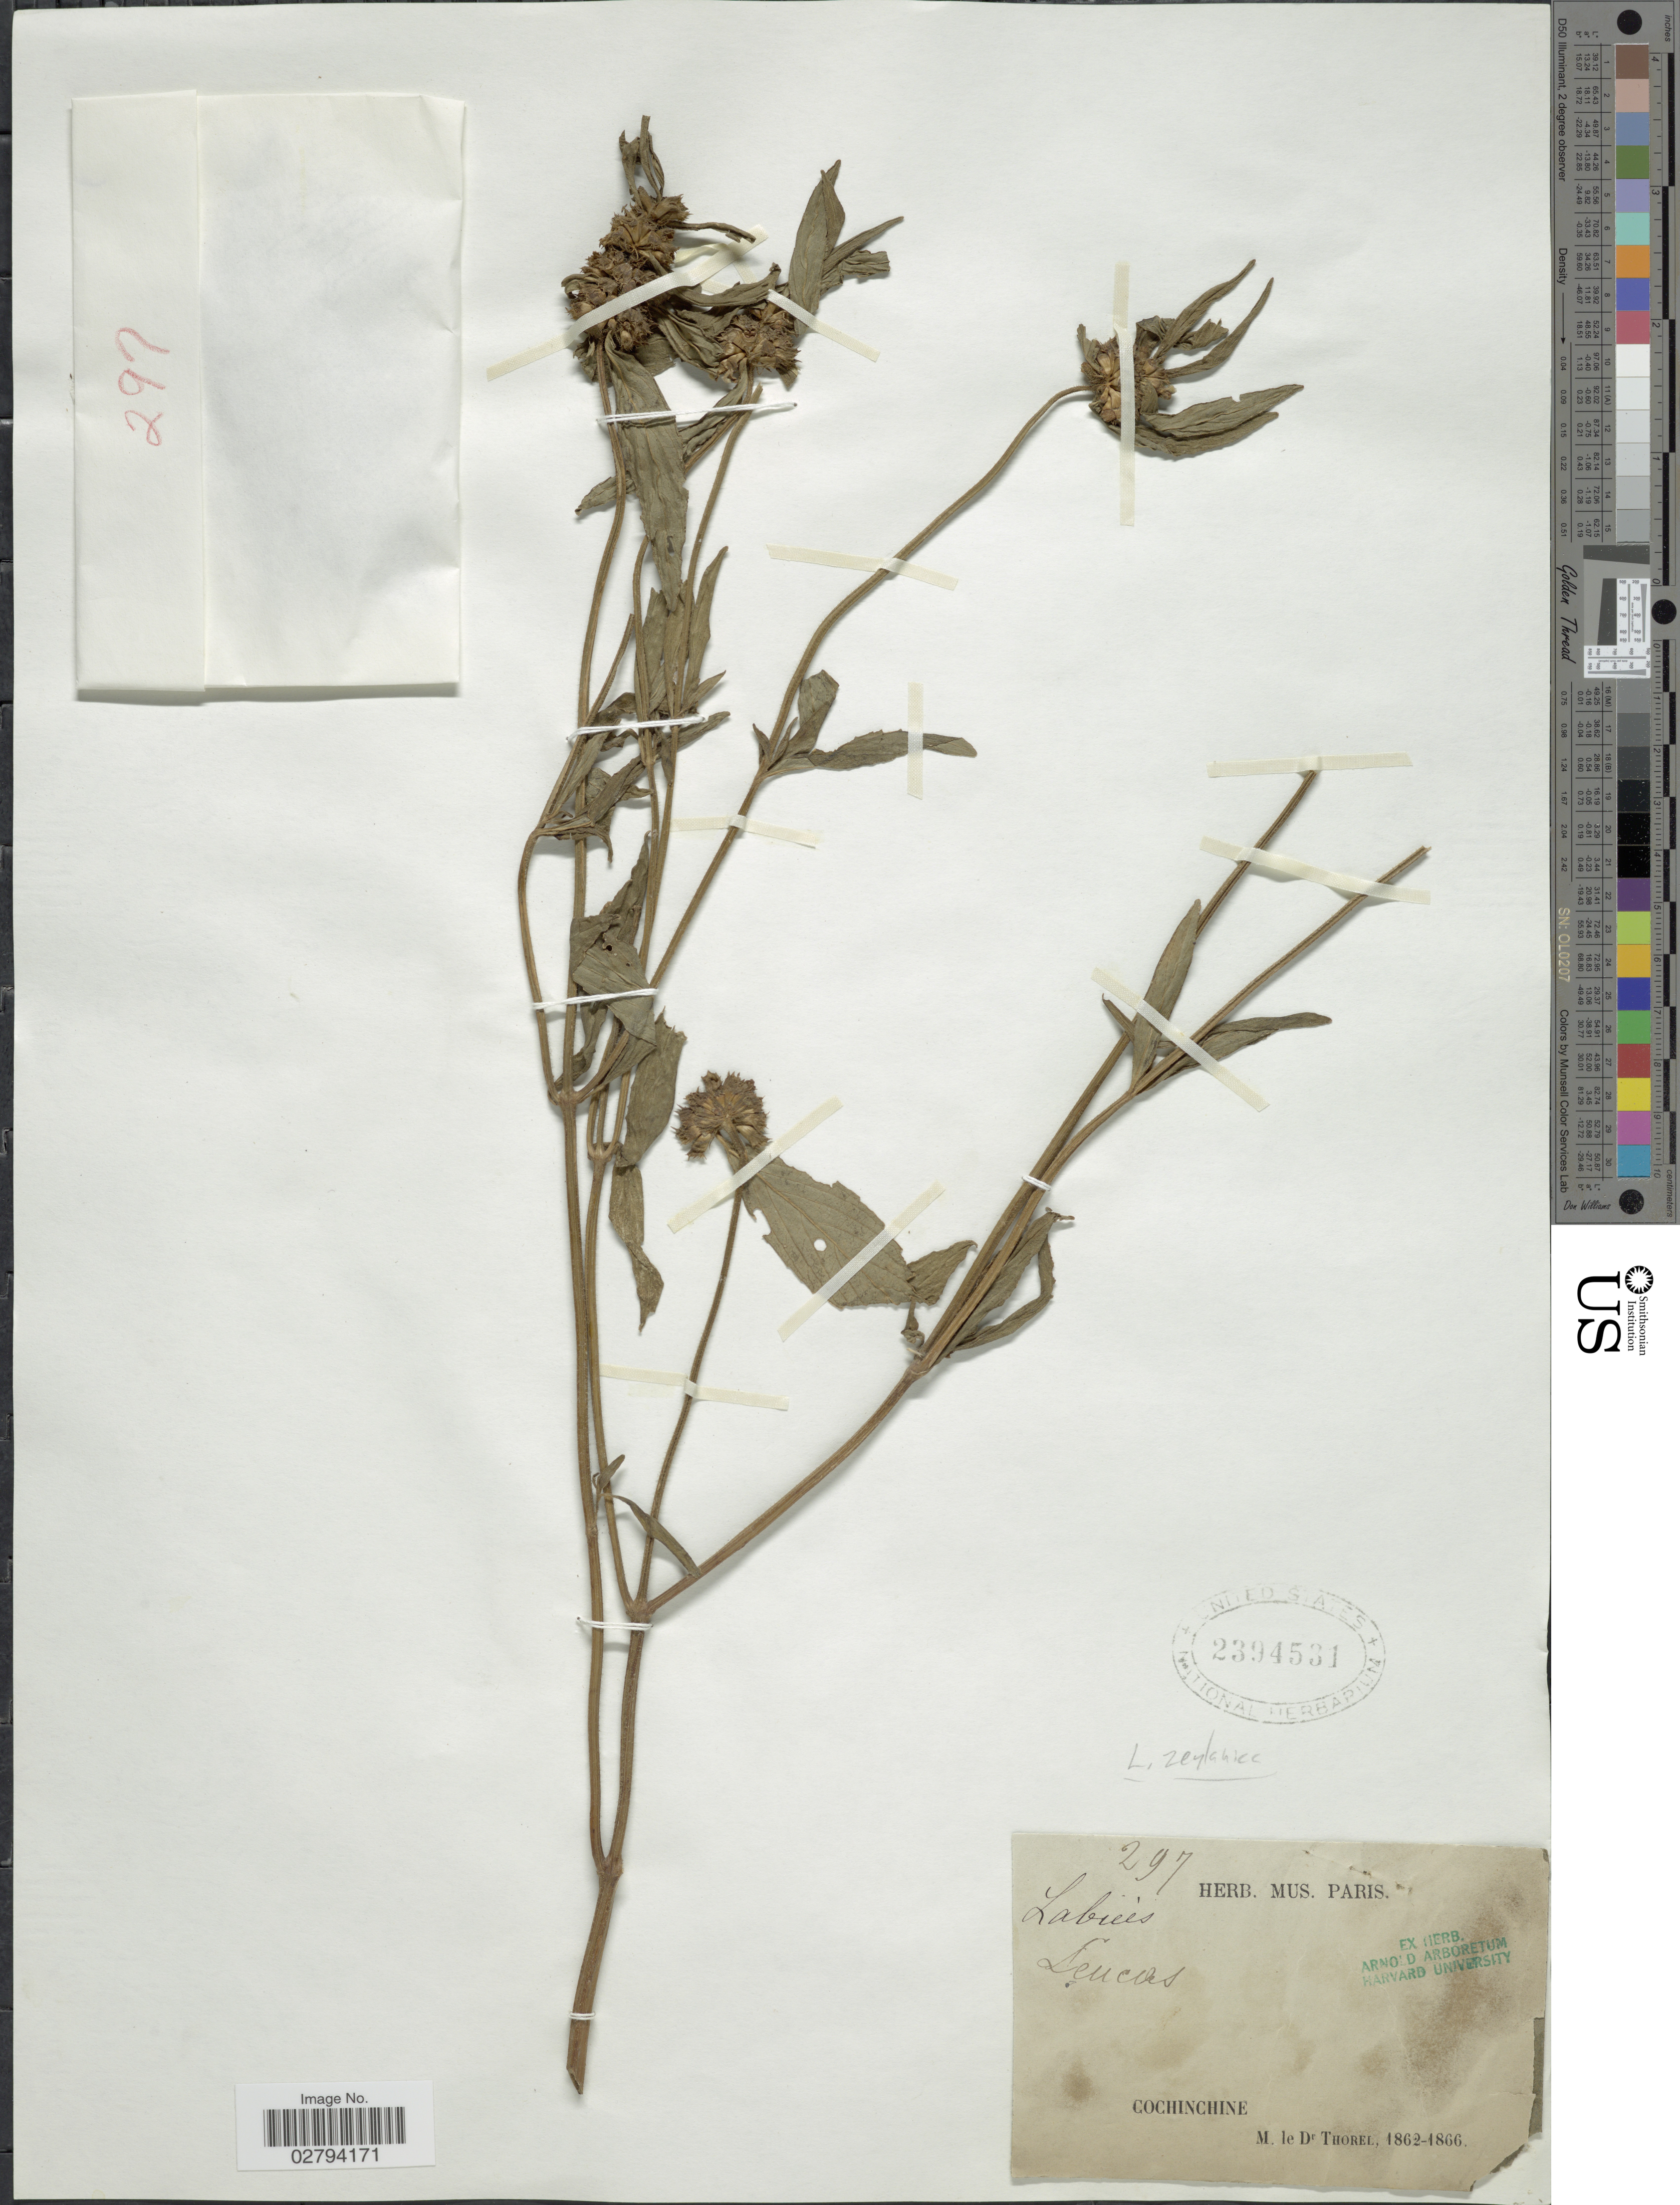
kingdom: Plantae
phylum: Tracheophyta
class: Magnoliopsida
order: Lamiales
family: Lamiaceae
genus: Leucas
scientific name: Leucas zeylanica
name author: (L.) W.T. Aiton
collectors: M. de Thorel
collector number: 297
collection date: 1862/1866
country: Vietnam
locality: Cochinchine.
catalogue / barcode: US 2394531